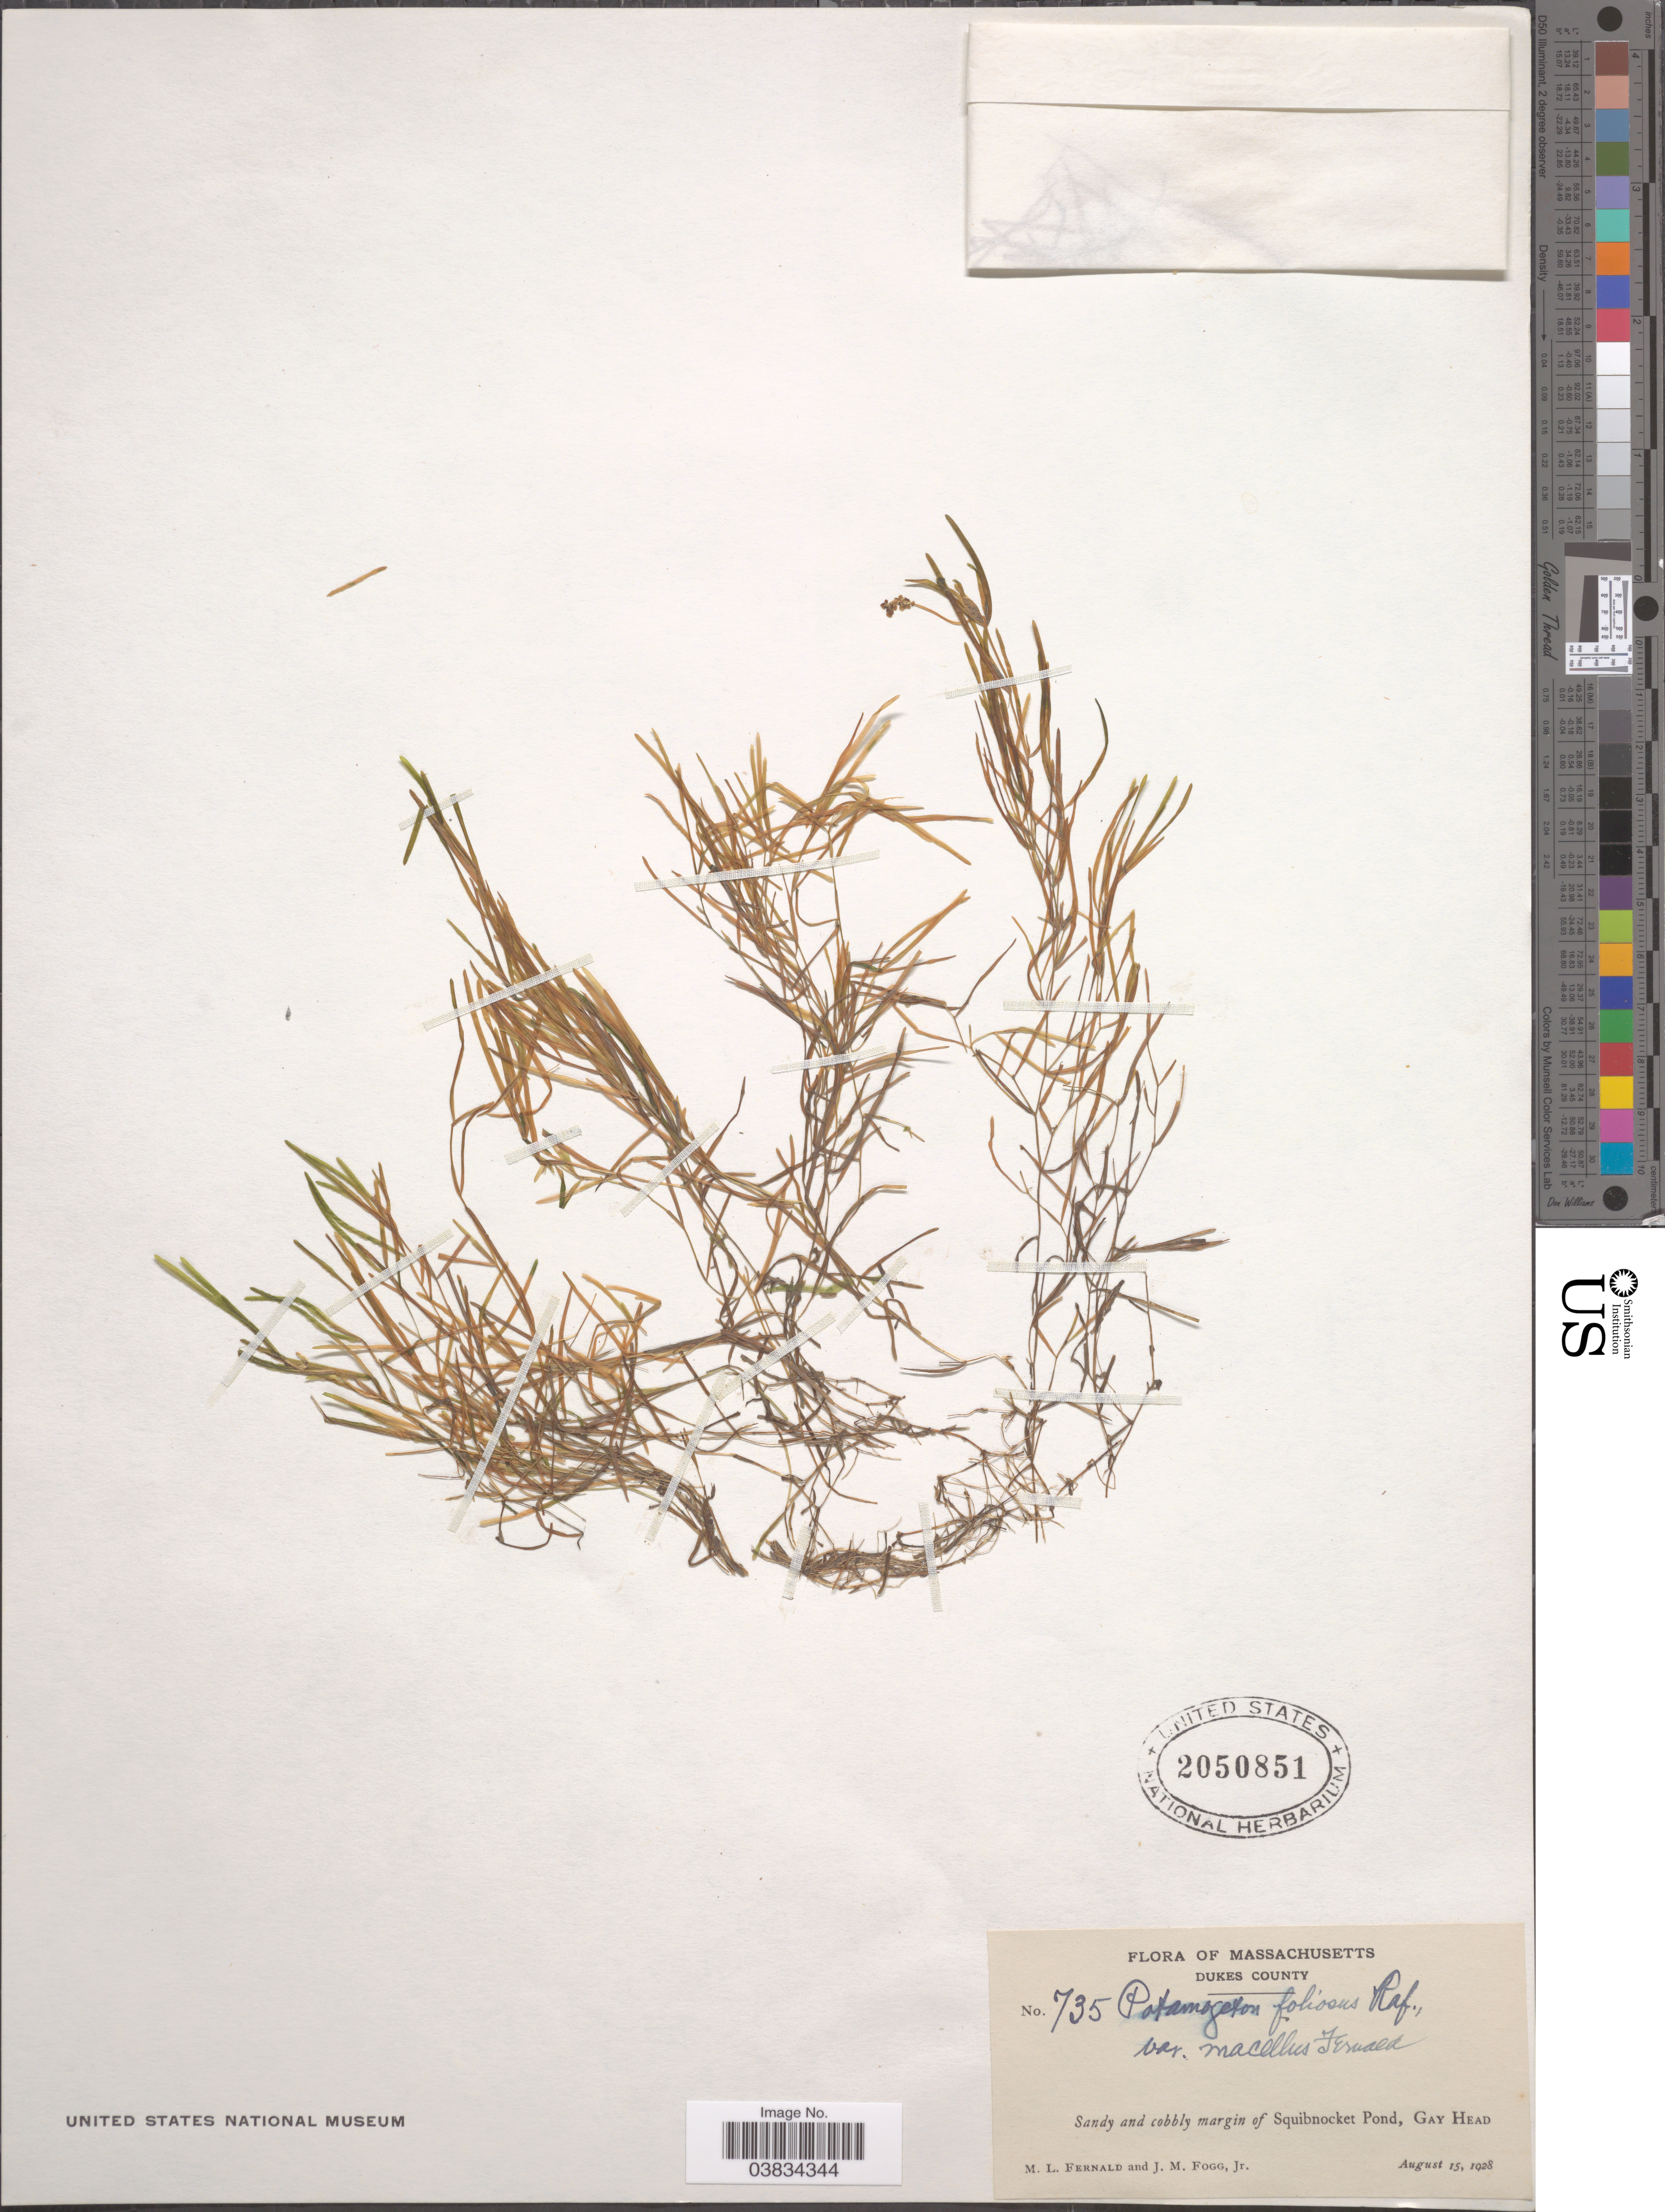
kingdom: Plantae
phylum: Tracheophyta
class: Liliopsida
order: Alismatales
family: Potamogetonaceae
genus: Potamogeton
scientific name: Potamogeton foliosus var. macellus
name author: Fernald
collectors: M. L. Fernald & J. Fogg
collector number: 735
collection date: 1928-08-15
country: United States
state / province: Massachusetts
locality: Dukes County. Squibnocket Pond, Gay Head.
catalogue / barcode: US 2050851